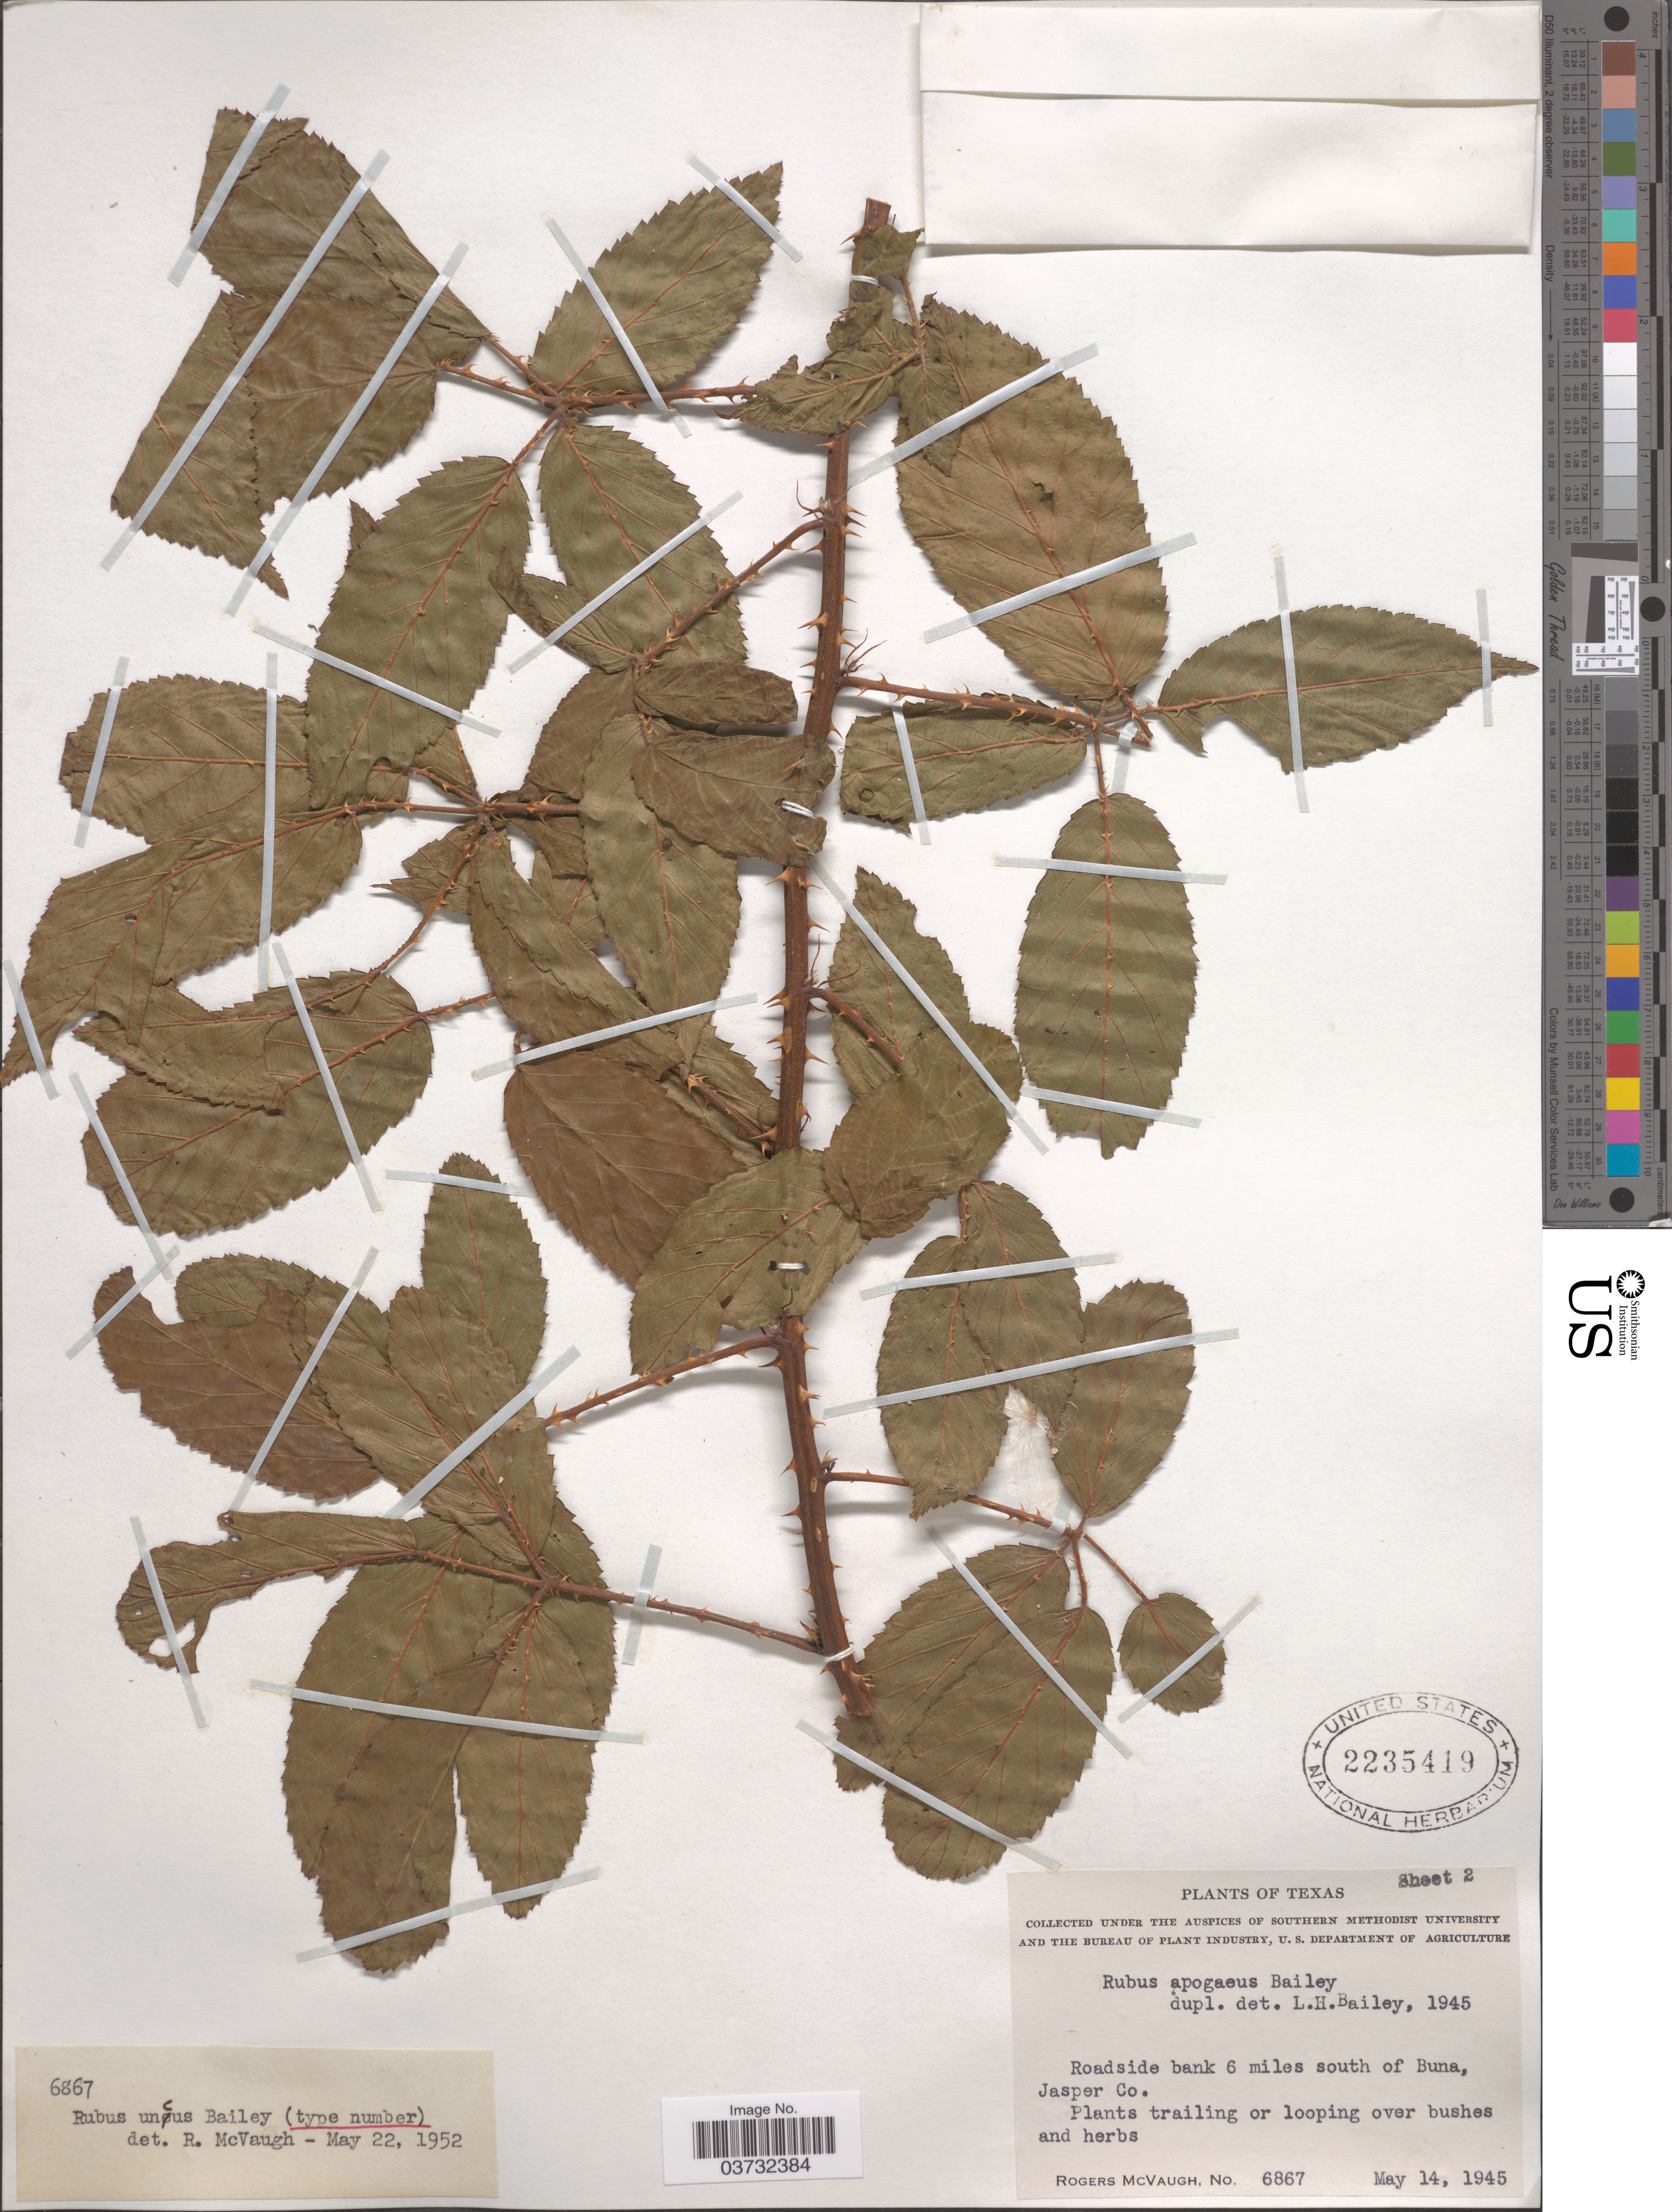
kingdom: Plantae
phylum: Tracheophyta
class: Magnoliopsida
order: Rosales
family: Rosaceae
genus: Rubus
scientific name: Rubus uncus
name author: L.H. Bailey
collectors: R. McVaugh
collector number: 6867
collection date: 1945-05-14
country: United States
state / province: Texas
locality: Roadside bank 6 miles south of Buna, Jasper Co.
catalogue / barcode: US 2235419